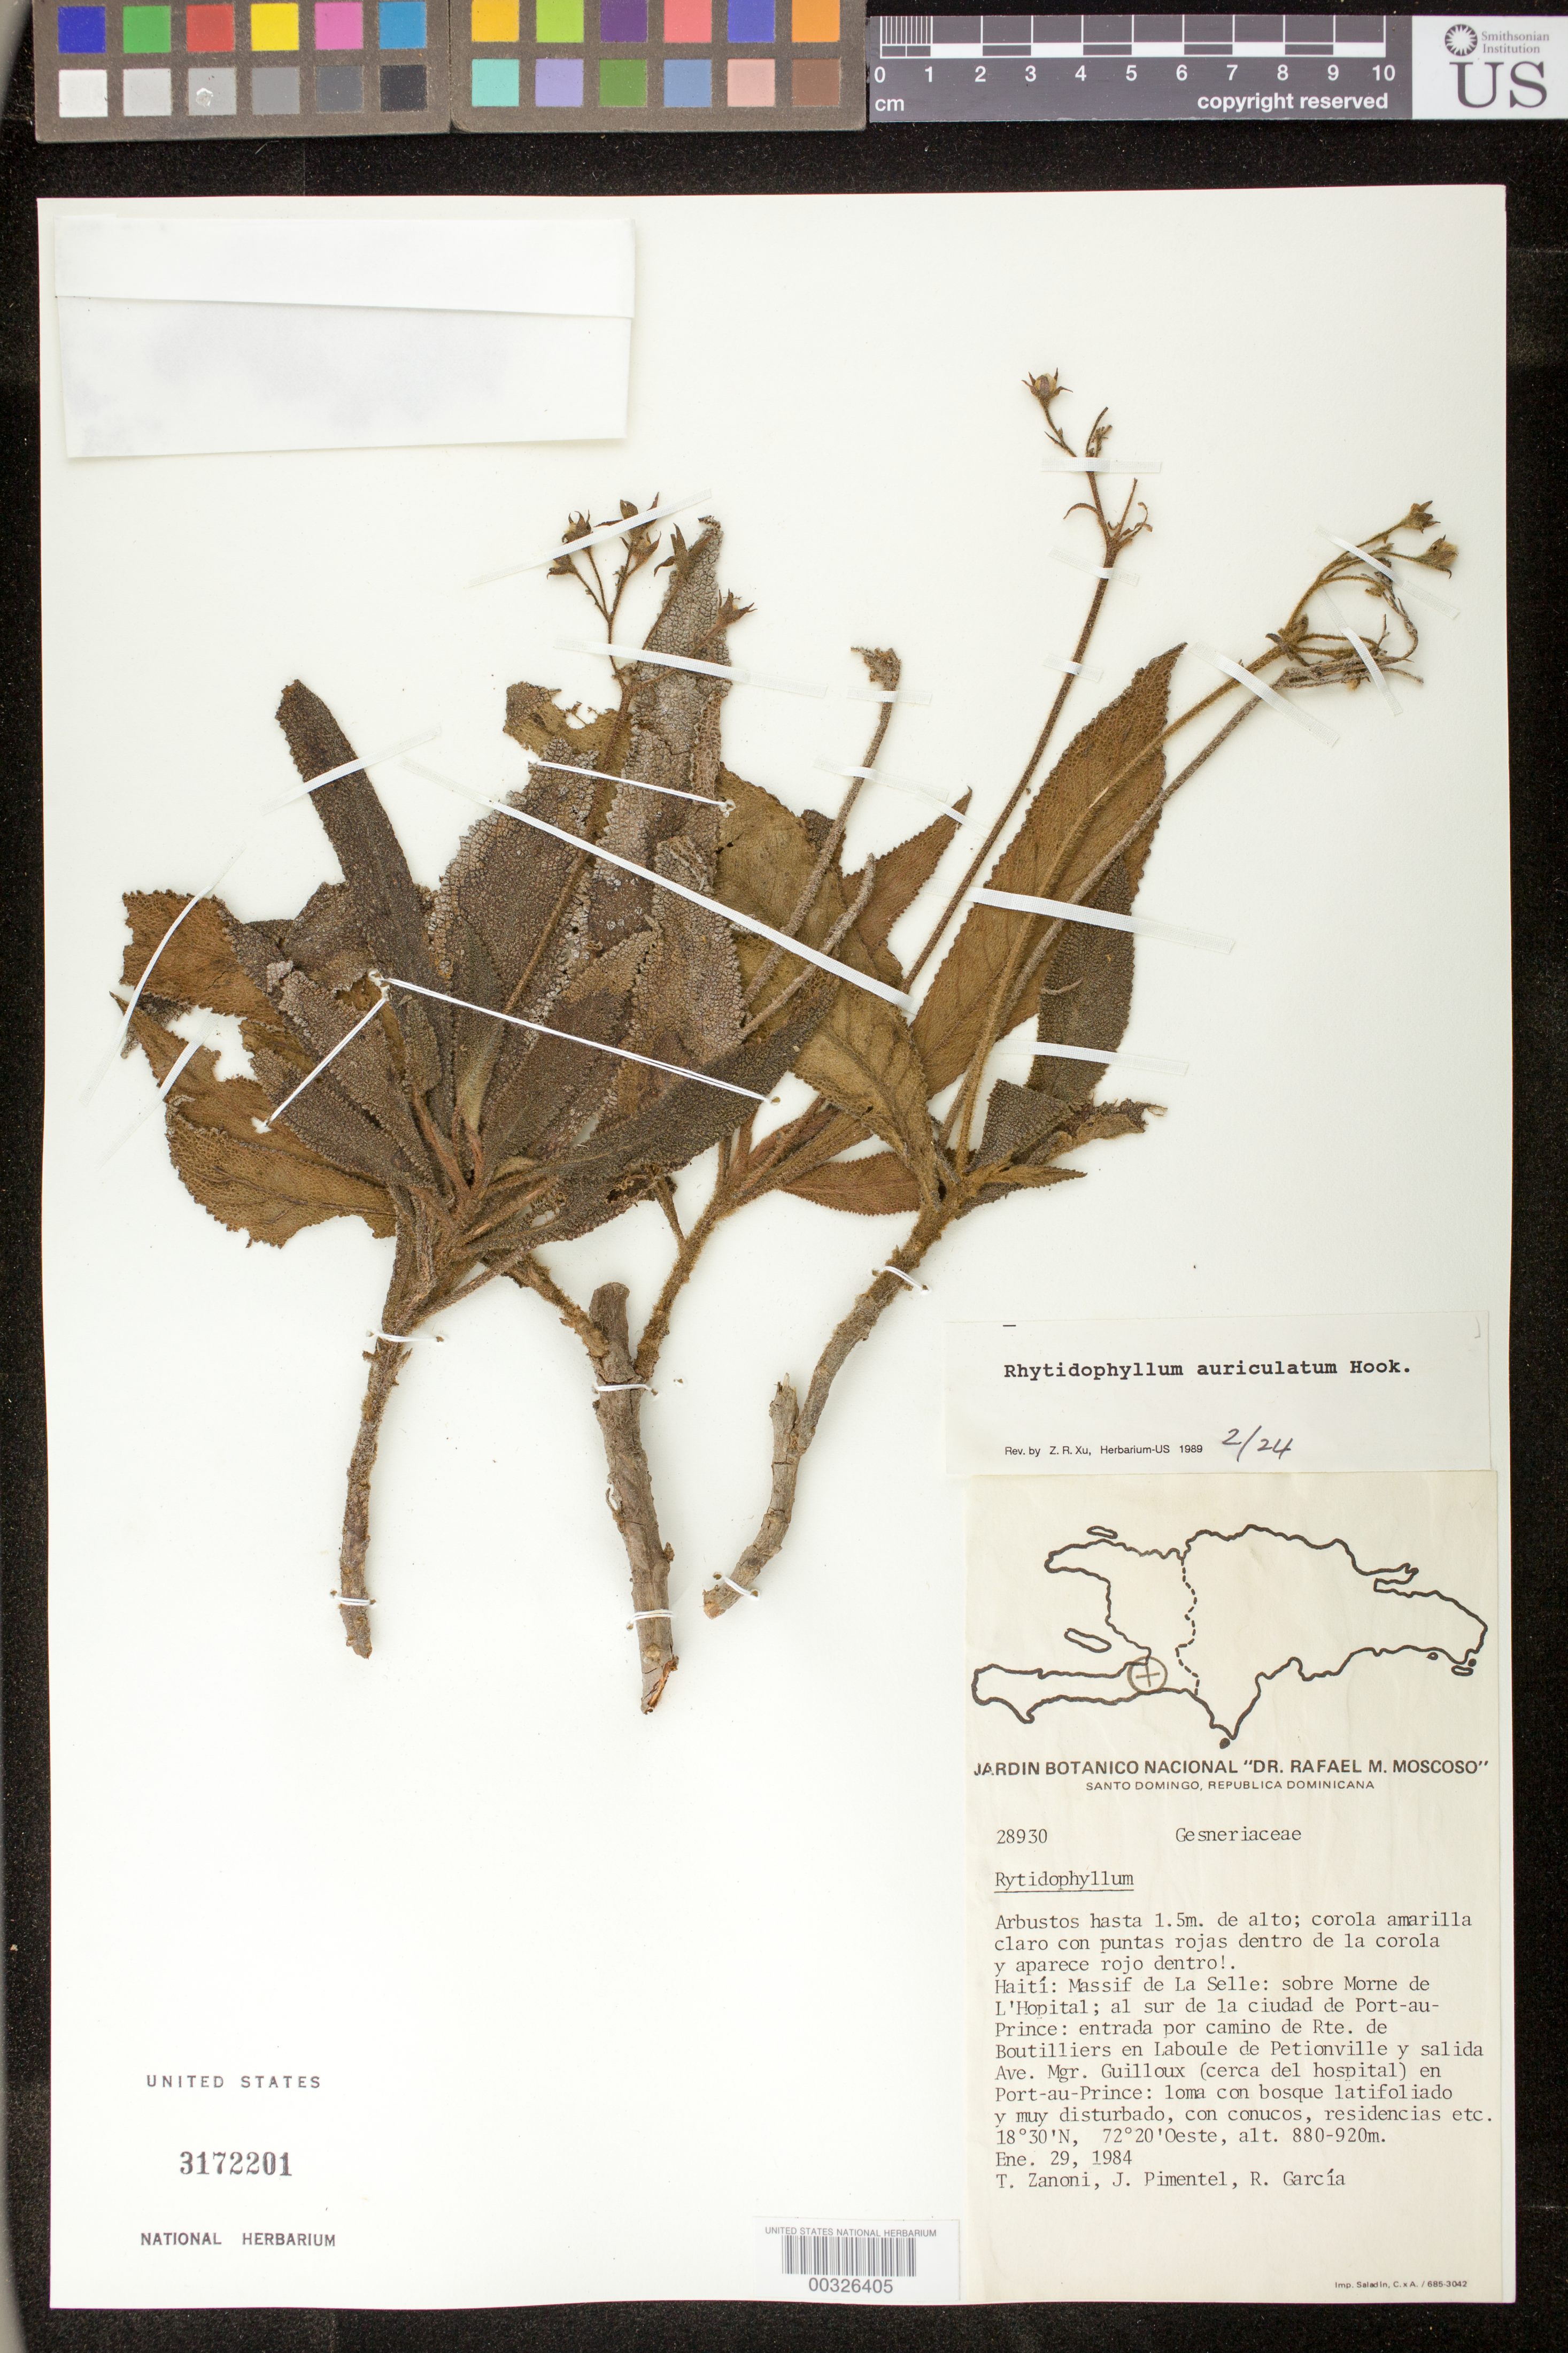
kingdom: Plantae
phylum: Tracheophyta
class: Magnoliopsida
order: Lamiales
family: Gesneriaceae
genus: Rhytidophyllum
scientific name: Rhytidophyllum auriculatum var. angustatum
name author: Urb.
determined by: Skog, Laurence E.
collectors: T. A. Zanoni, J. Pimentel & R. García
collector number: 28930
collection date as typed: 29 Jan 1984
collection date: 1984-01-29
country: Haiti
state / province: Ouest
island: Hispaniola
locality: Massif de La Selle, sobre Morne de L'Hopital, al S de la ciudad de Port-au-Prince, entrada por camino de Rte. de Boutilliers en Laboule de Petionville y salida Ave. Mgr. Guilloux (cerca del hospital) en Port-au-Prince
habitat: Loma con bosque latifoliado y muy disturbado, con conucos, residencias, etc.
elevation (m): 880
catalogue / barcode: US 3172201